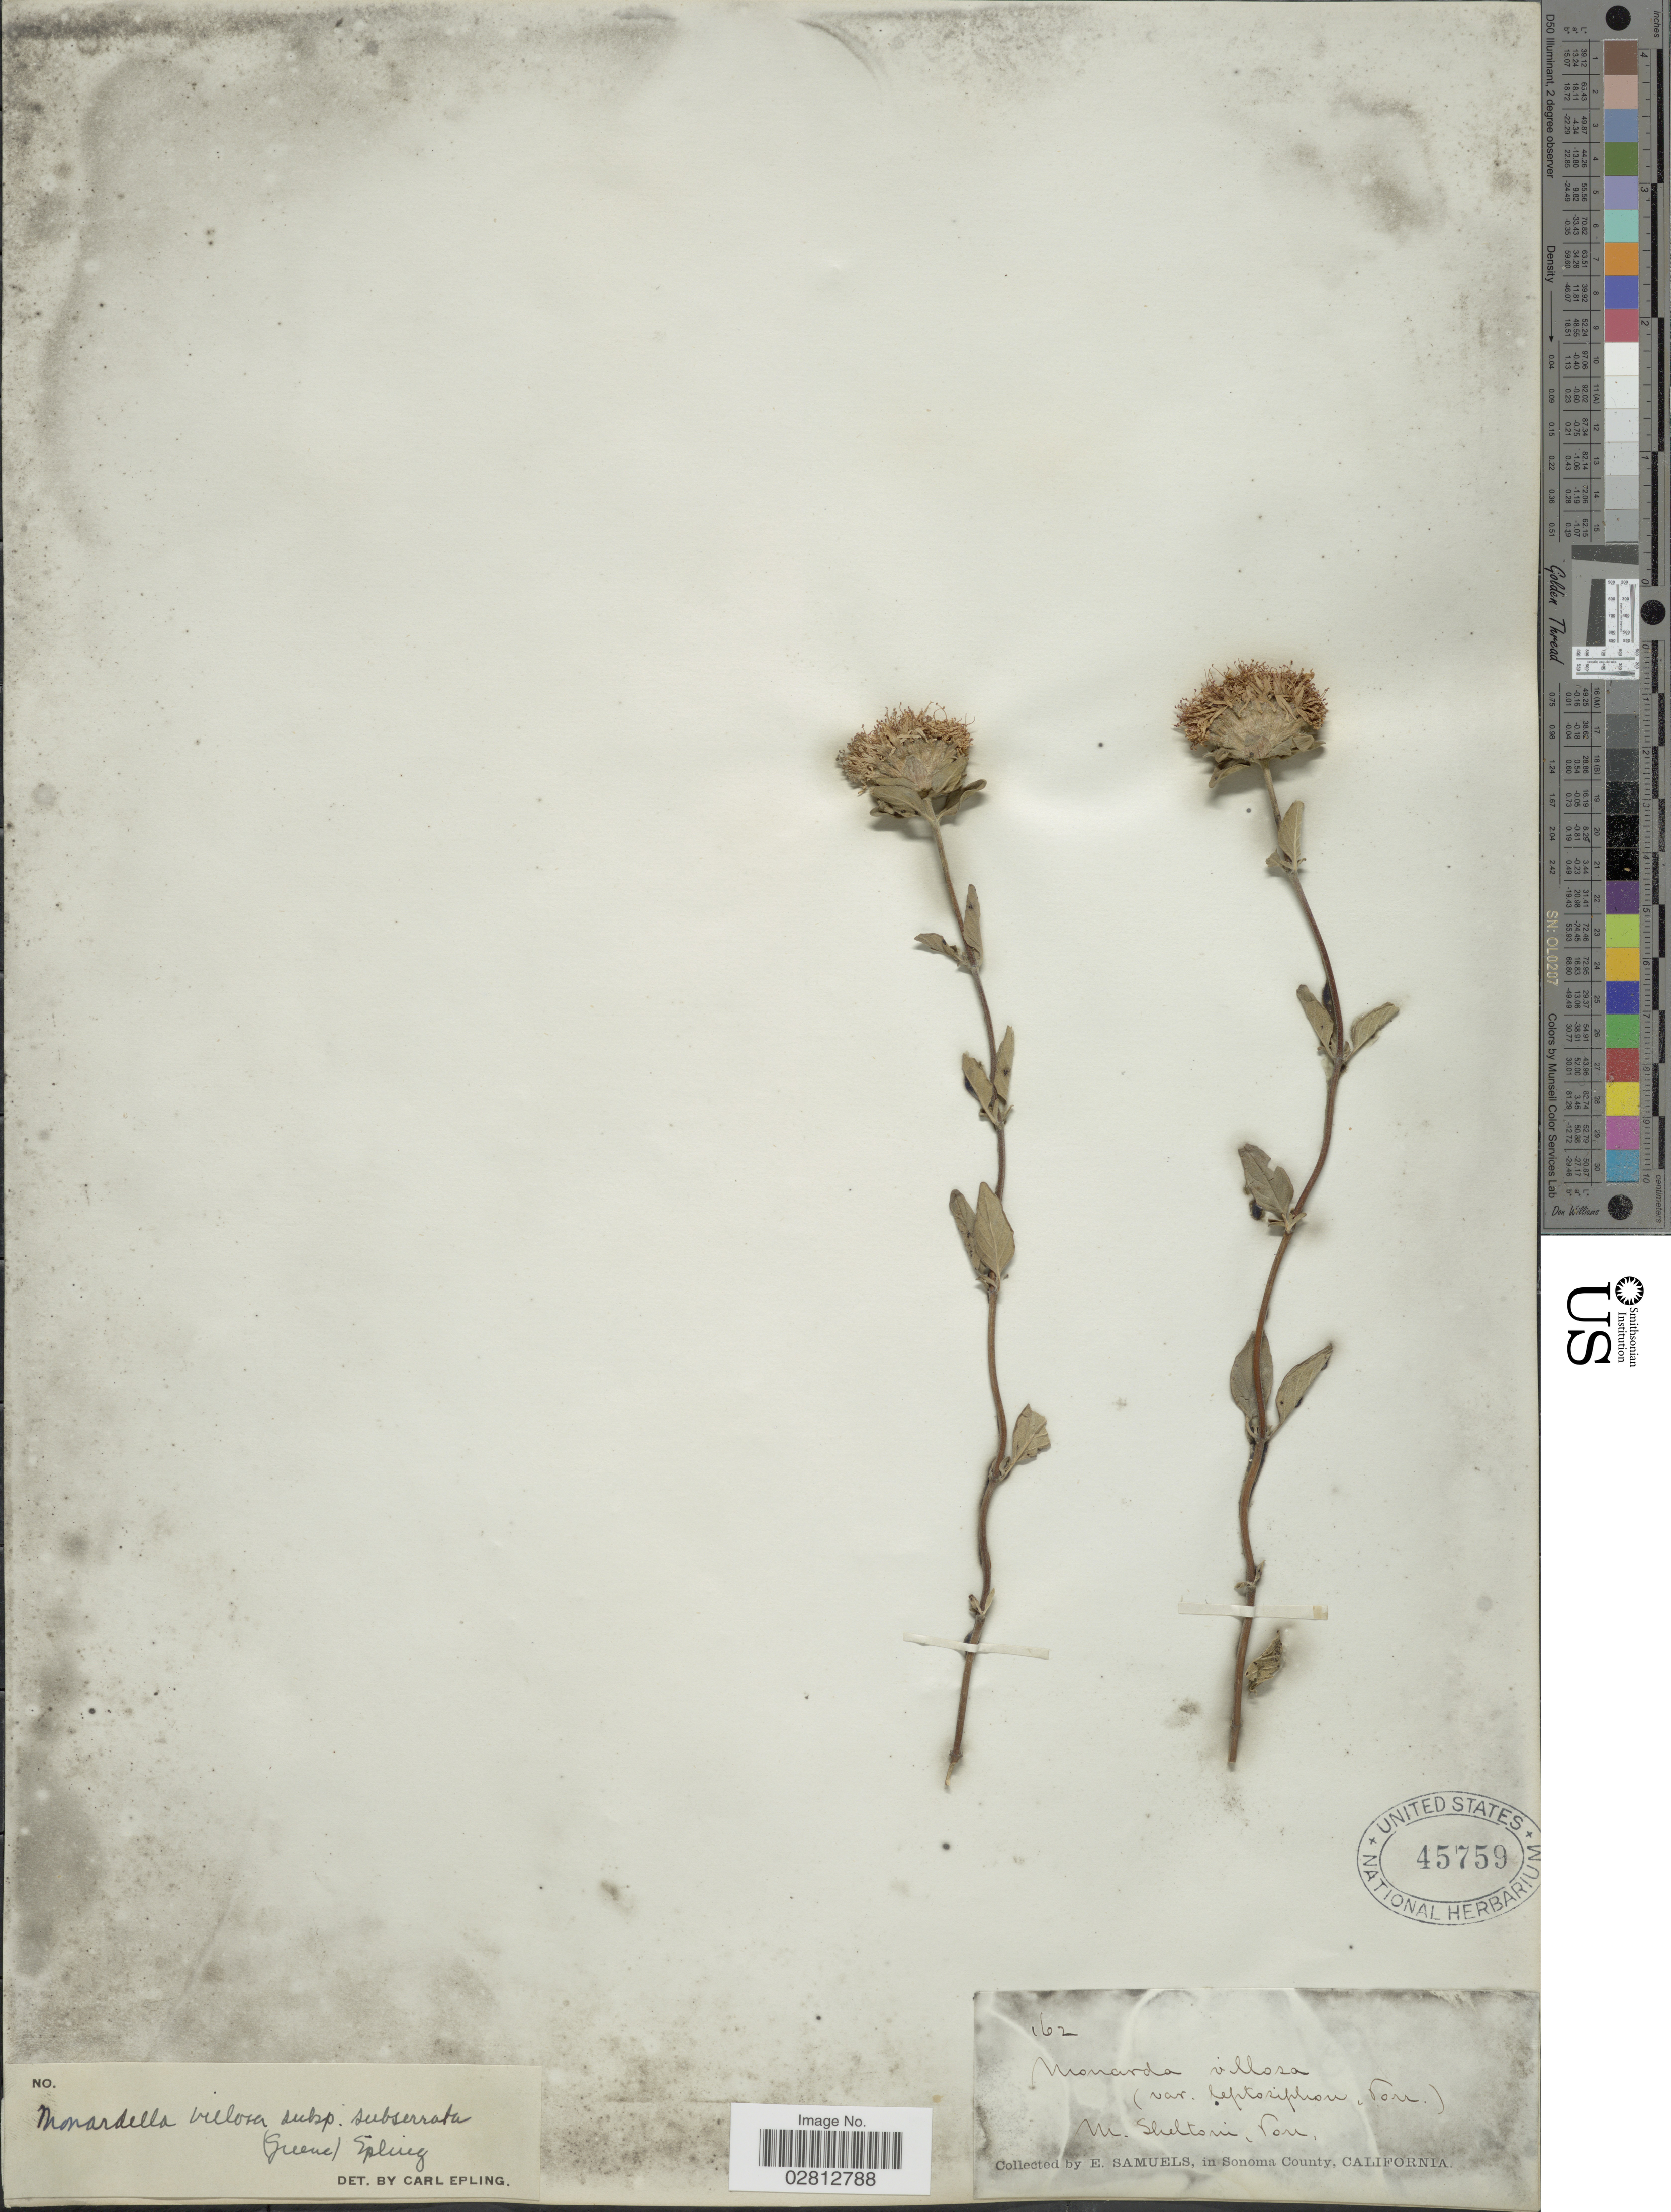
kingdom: Plantae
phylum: Tracheophyta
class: Magnoliopsida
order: Lamiales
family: Lamiaceae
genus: Monardella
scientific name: Monardella villosa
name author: Benth.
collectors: E. Samuels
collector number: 162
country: United States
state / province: California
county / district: Sonoma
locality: Sonoma County.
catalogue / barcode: US 45759